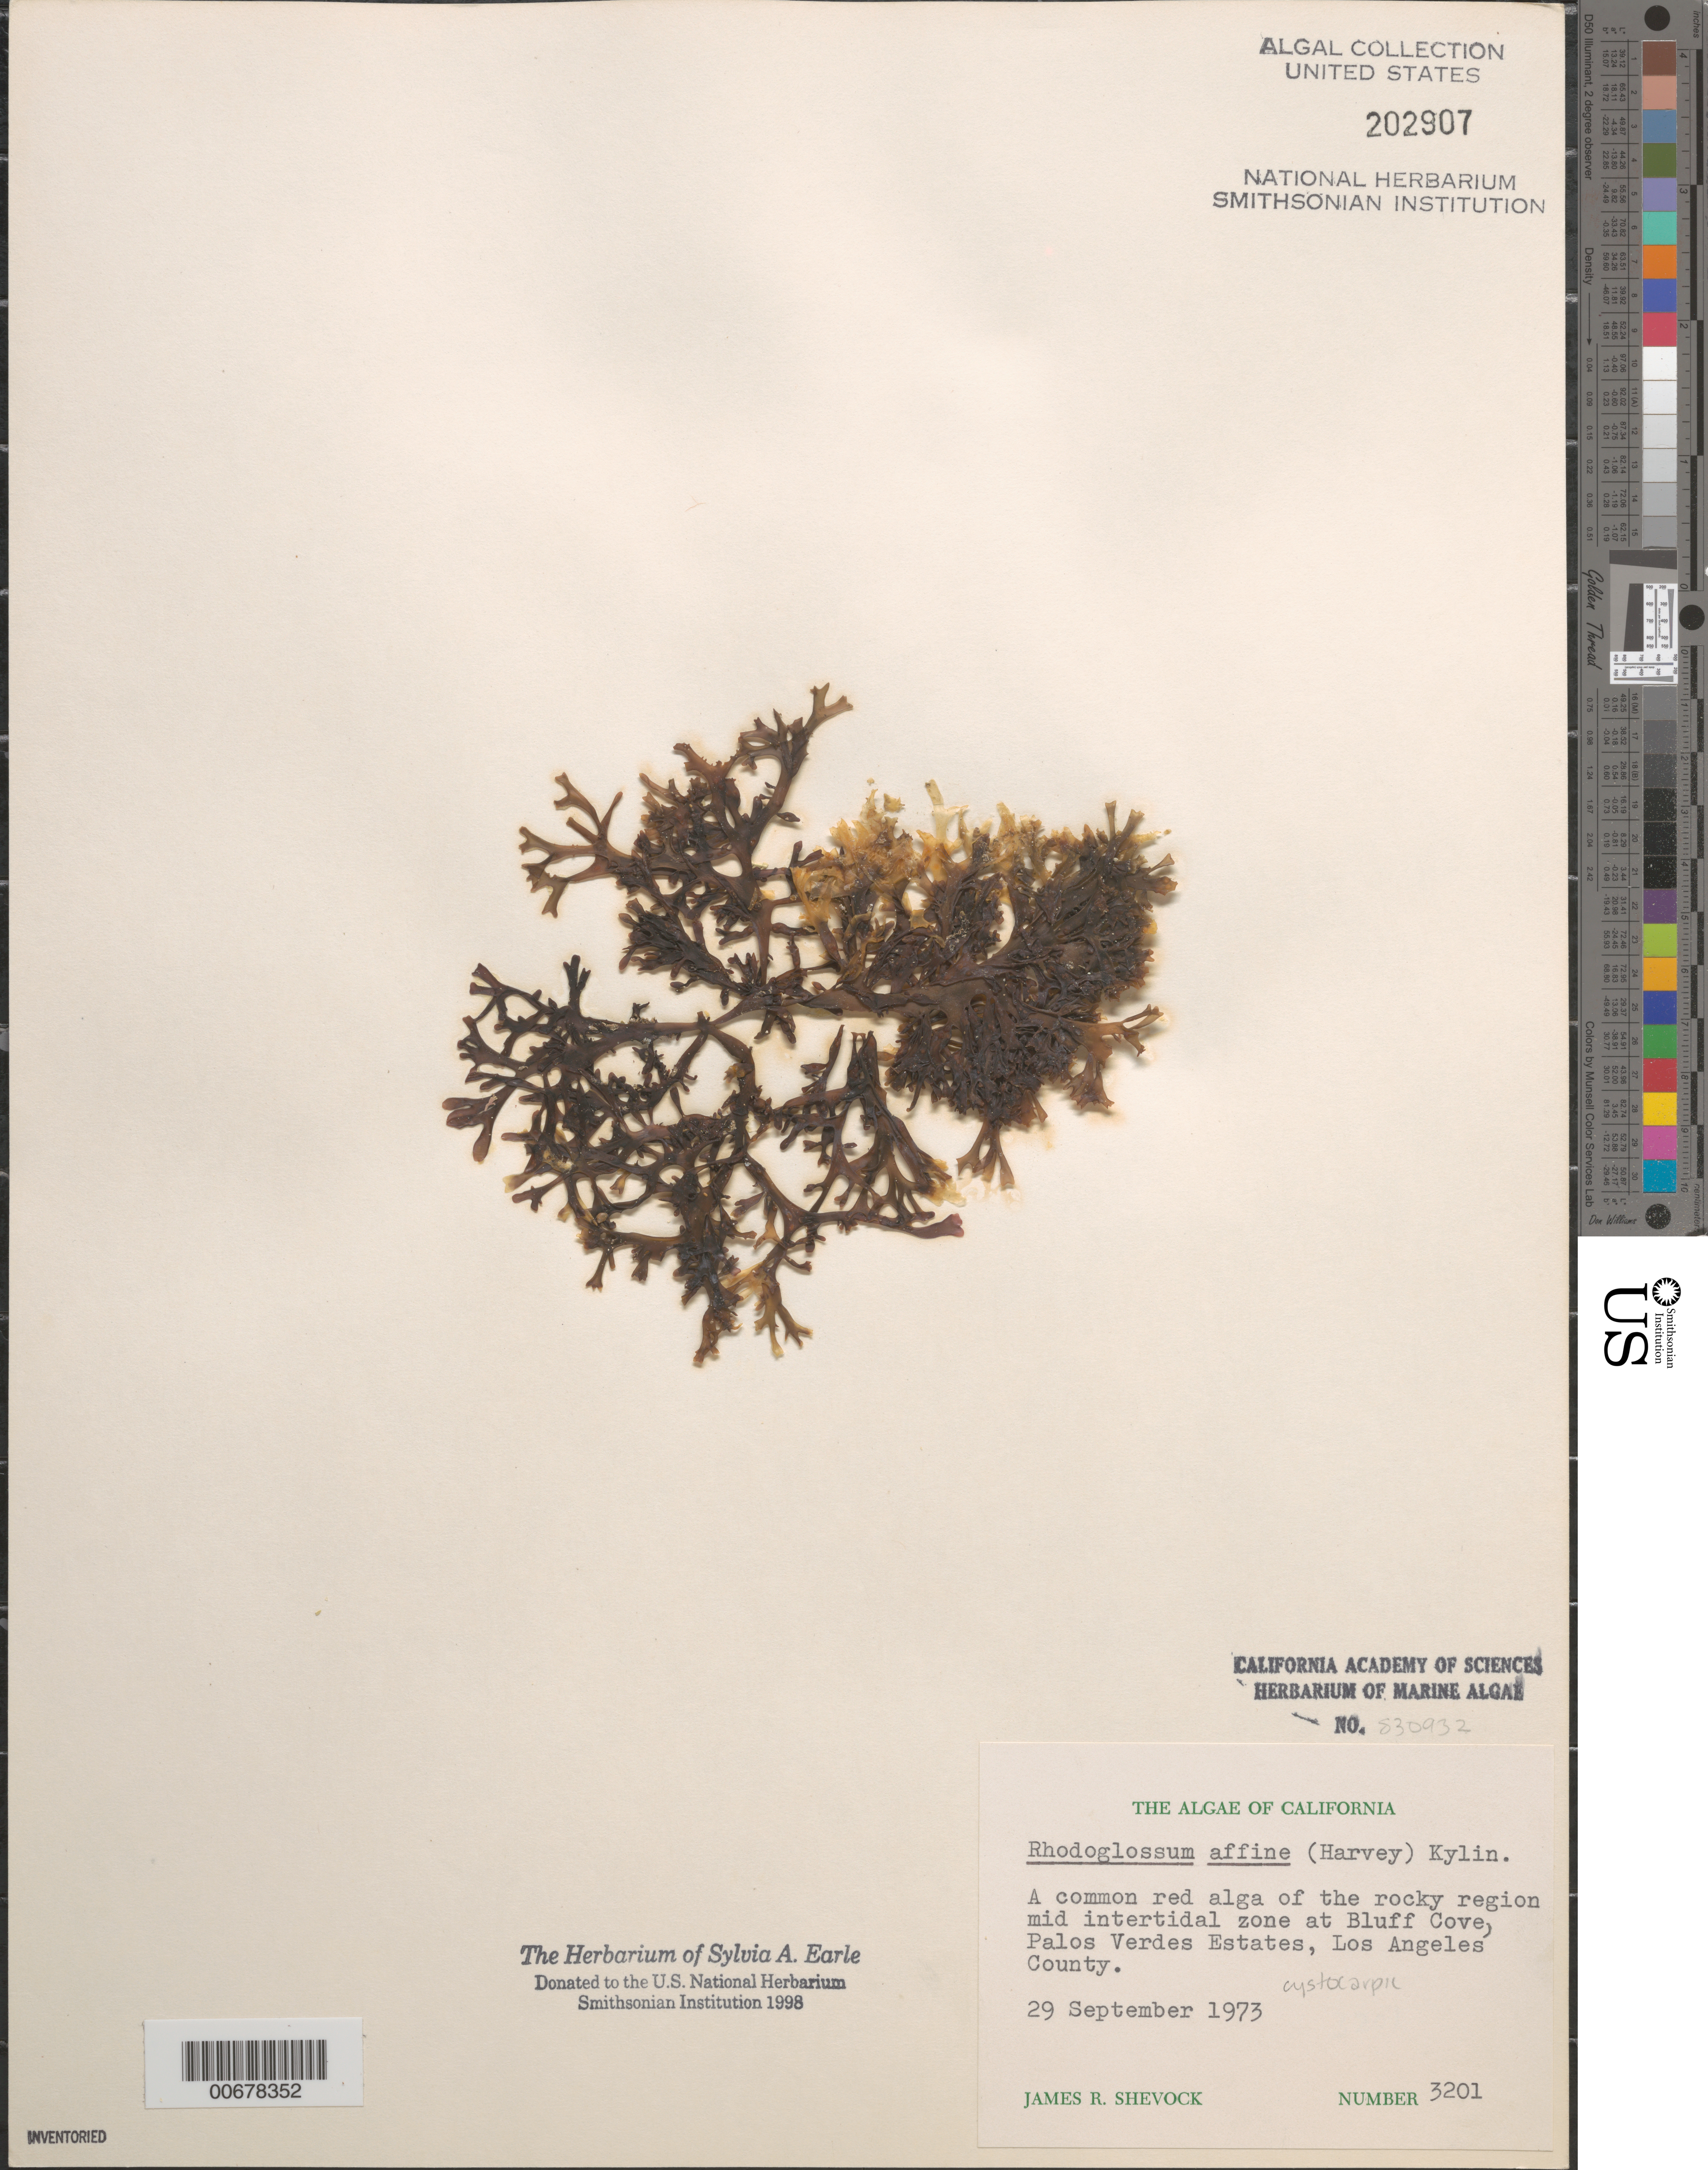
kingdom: Plantae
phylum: Rhodophyta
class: Florideophyceae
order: Gigartinales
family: Gigartinaceae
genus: Mazzaella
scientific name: Mazzaella affinis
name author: (Harvey) Fredericq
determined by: Algae name updating Project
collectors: J. R. Shevock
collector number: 3201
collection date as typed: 29 Sep 1973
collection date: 1973-09-29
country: United States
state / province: California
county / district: Los Angeles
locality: Palos Verdes Estates, near Bluff Cove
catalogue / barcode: US 202907